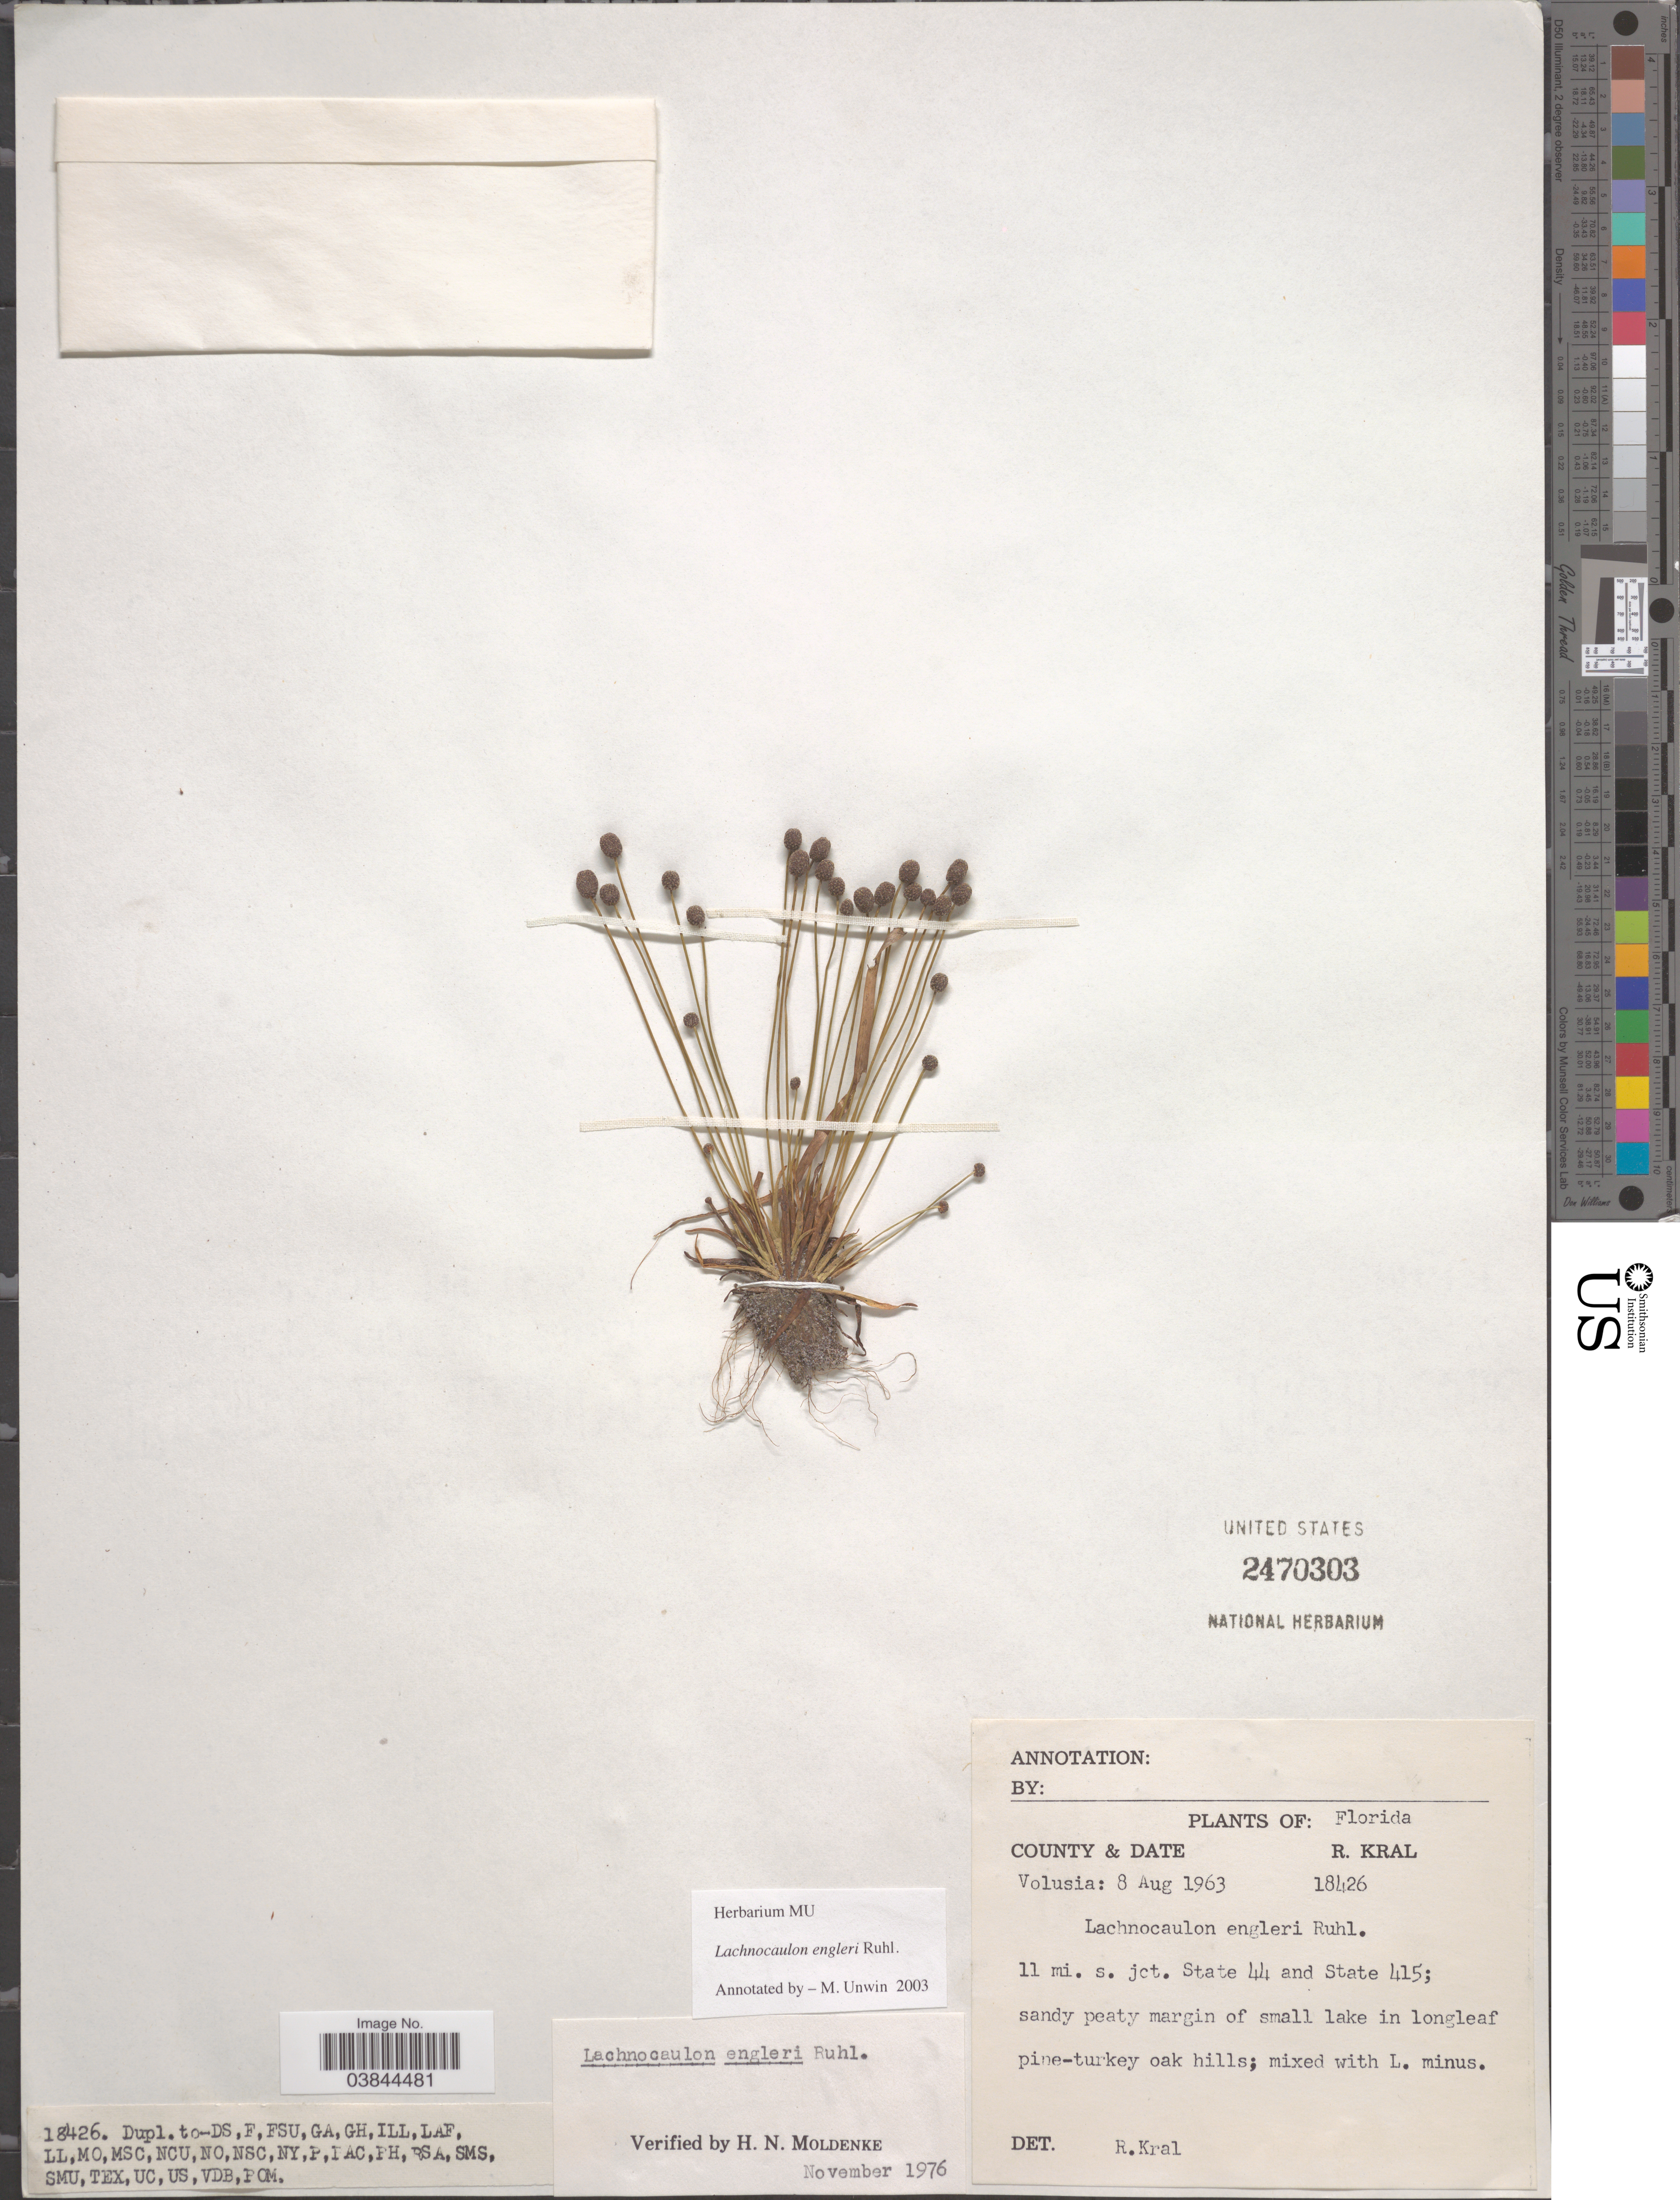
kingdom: Plantae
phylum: Tracheophyta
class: Liliopsida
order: Poales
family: Eriocaulaceae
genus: Lachnocaulon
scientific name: Lachnocaulon engleri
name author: Ruhland in Engl.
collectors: R. Kral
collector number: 18426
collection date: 1963-08-08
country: United States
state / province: Florida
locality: County Volusia. 11 mi. s. jct. State 44 and State 415.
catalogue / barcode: US 2470303